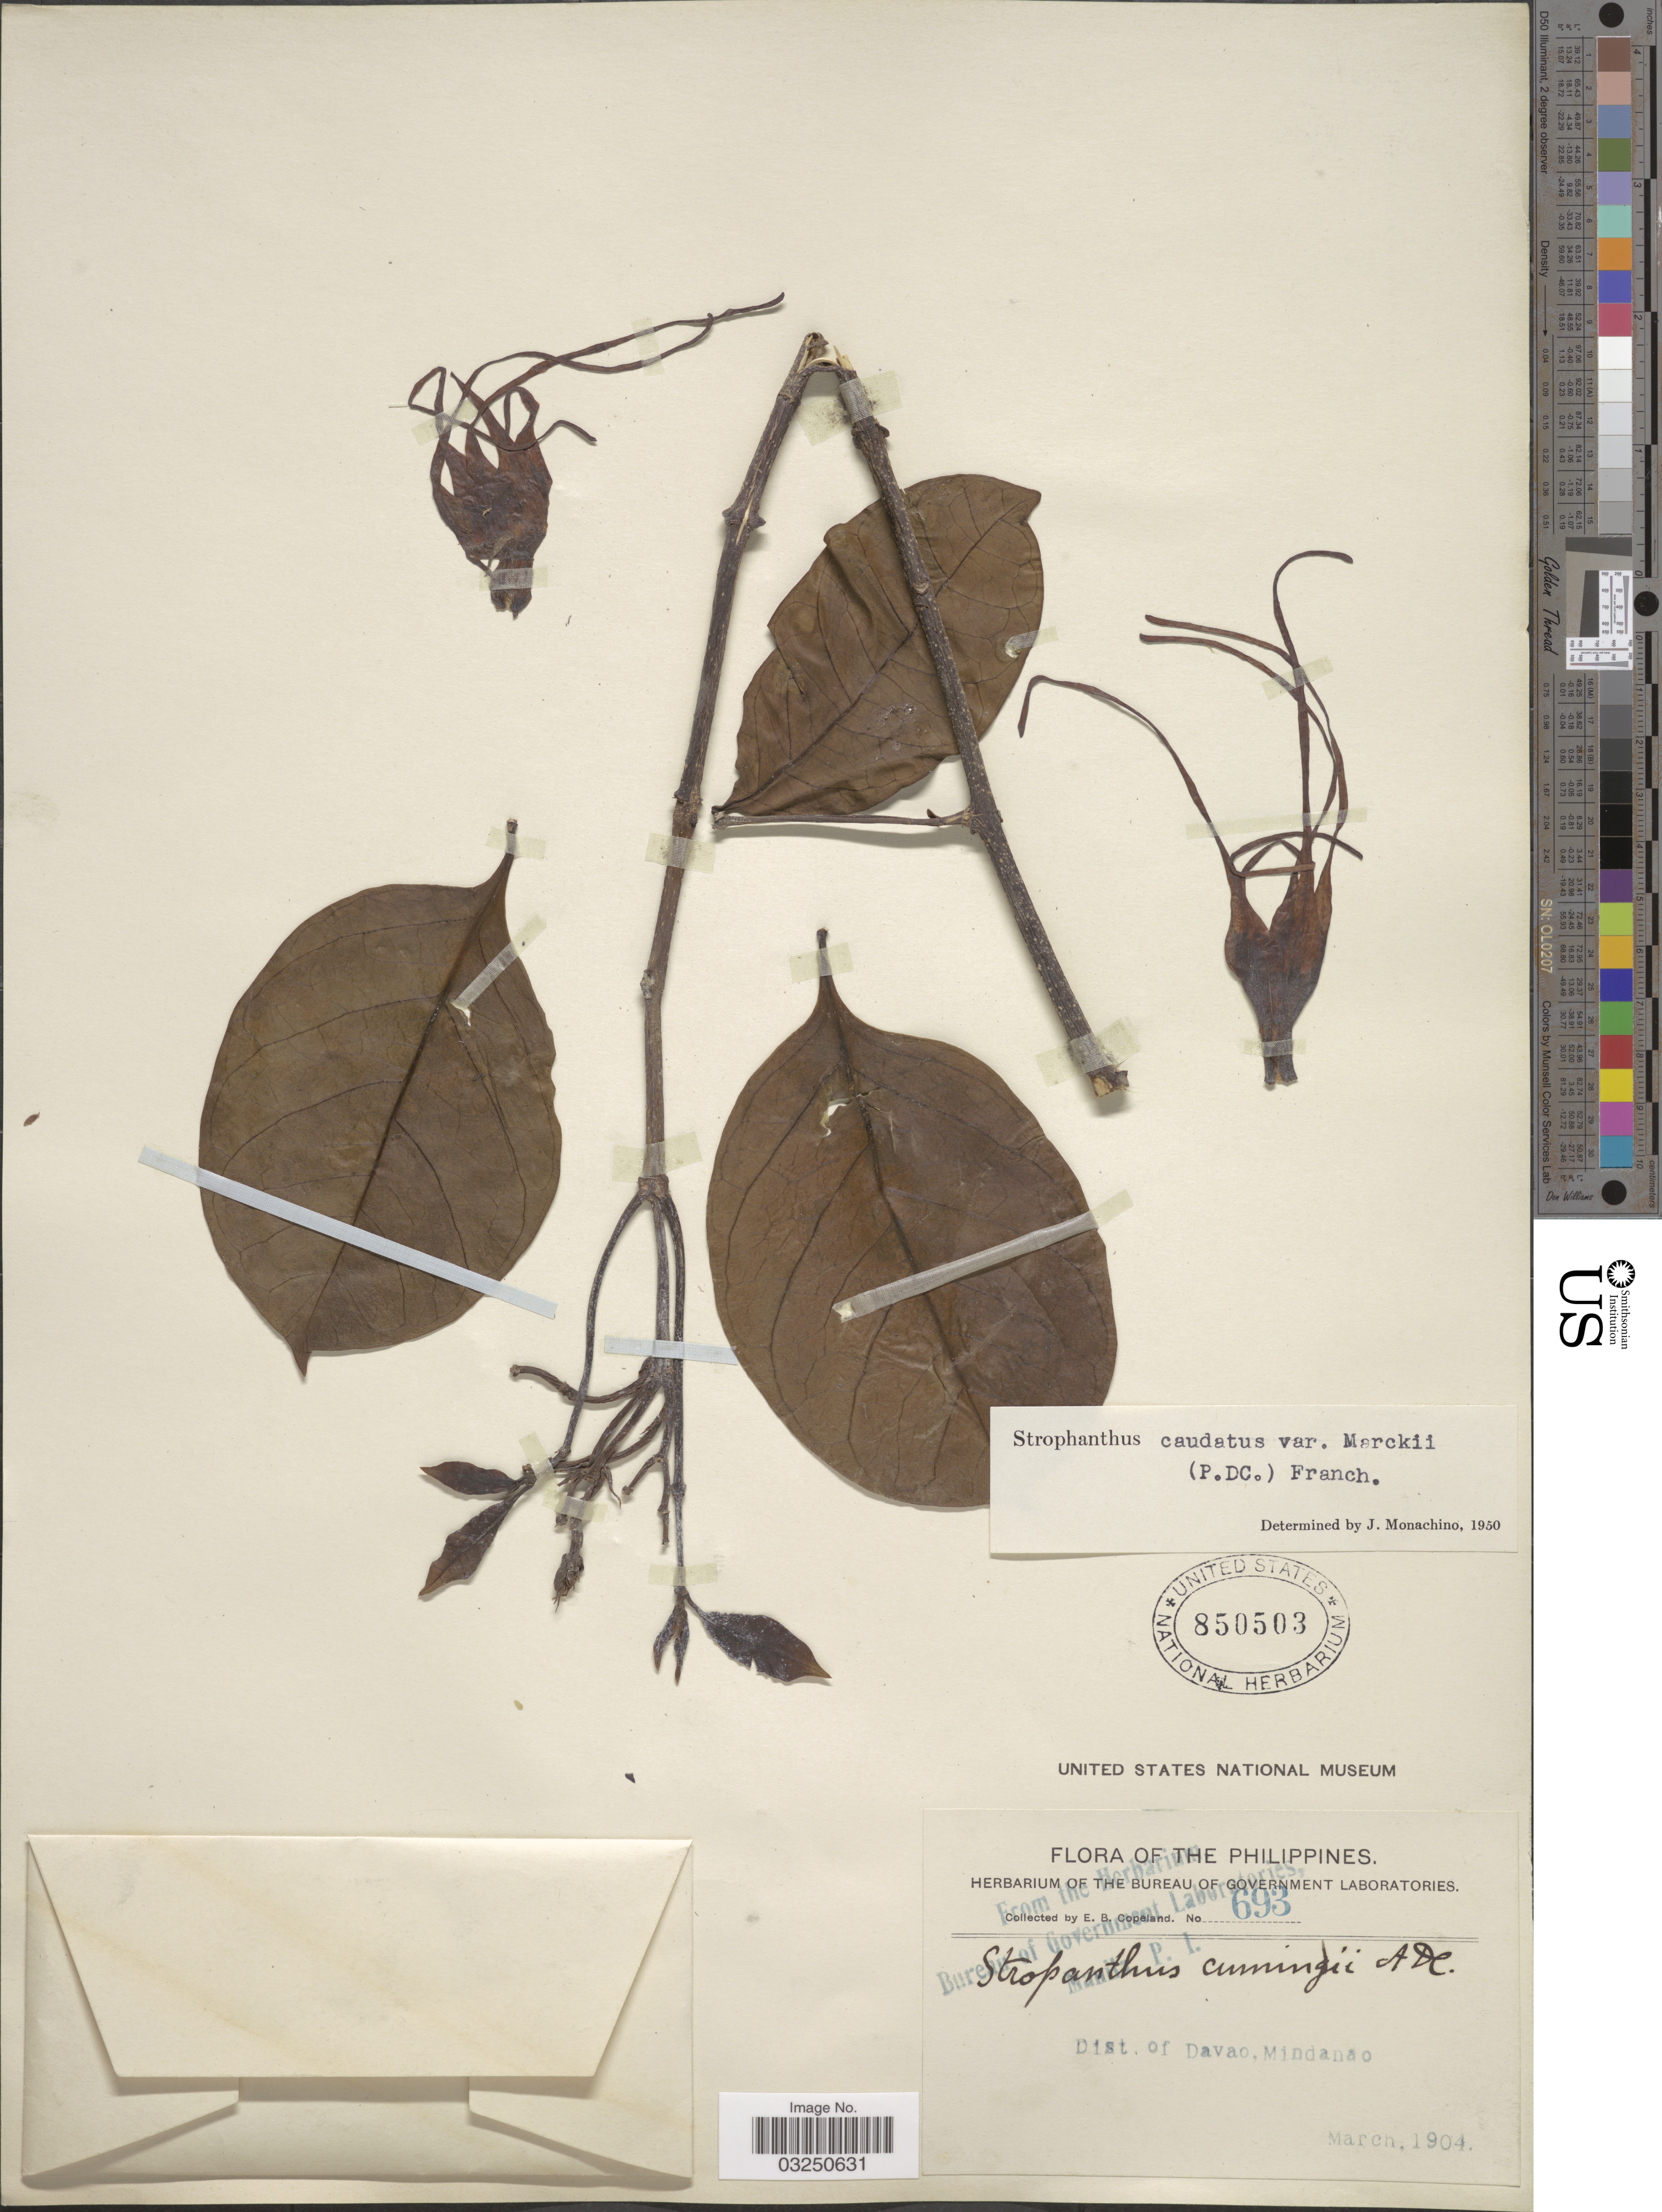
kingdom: Plantae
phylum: Tracheophyta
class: Magnoliopsida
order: Gentianales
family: Apocynaceae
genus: Strophanthus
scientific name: Strophanthus caudatus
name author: (L.) Kurz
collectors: E. B. Copeland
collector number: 693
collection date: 1904-03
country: Philippines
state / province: Davao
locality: Dist. of Davao, Mindanao.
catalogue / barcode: US 850503